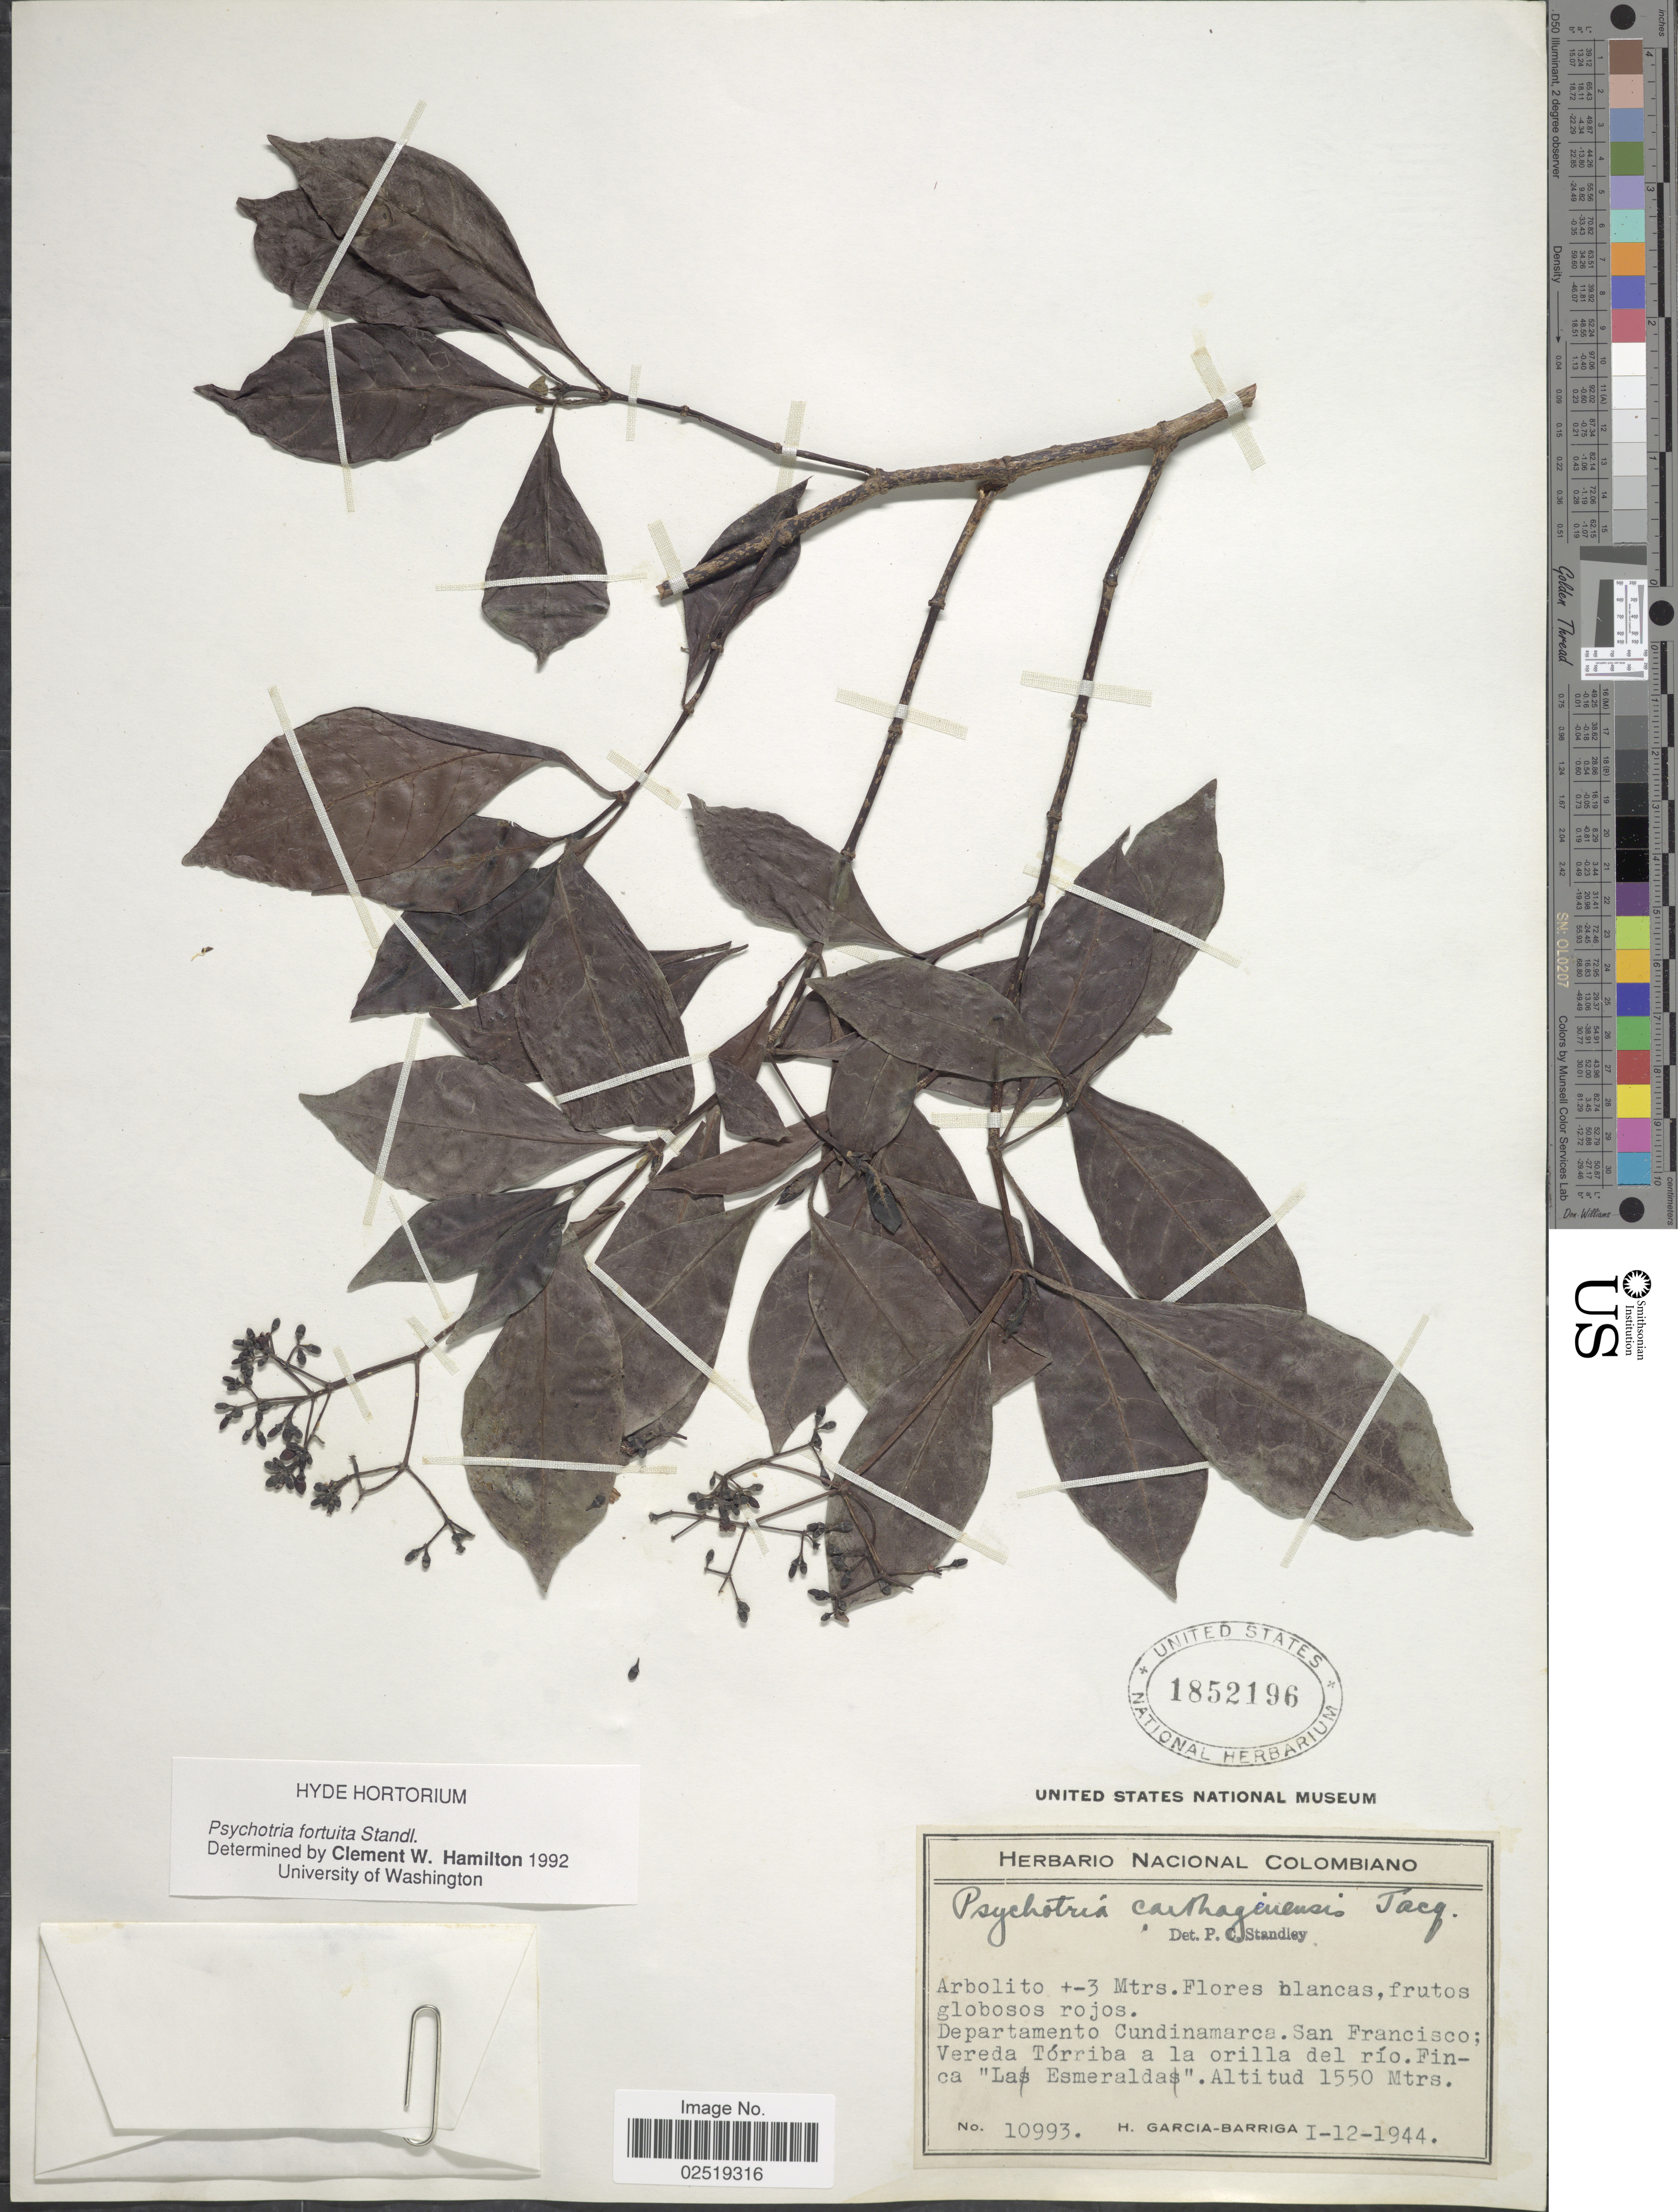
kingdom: Plantae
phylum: Tracheophyta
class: Magnoliopsida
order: Gentianales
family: Rubiaceae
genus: Psychotria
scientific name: Psychotria fortuita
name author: Standl.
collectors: H. García Barriga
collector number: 10993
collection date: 1944-01-12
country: Colombia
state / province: Cundinamarca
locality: Departamento Cundinamarca. San Francisco; Vereda Torriba a la orilla del rio. Finca "La Esmeralda"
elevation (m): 1550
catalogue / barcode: US 1852196